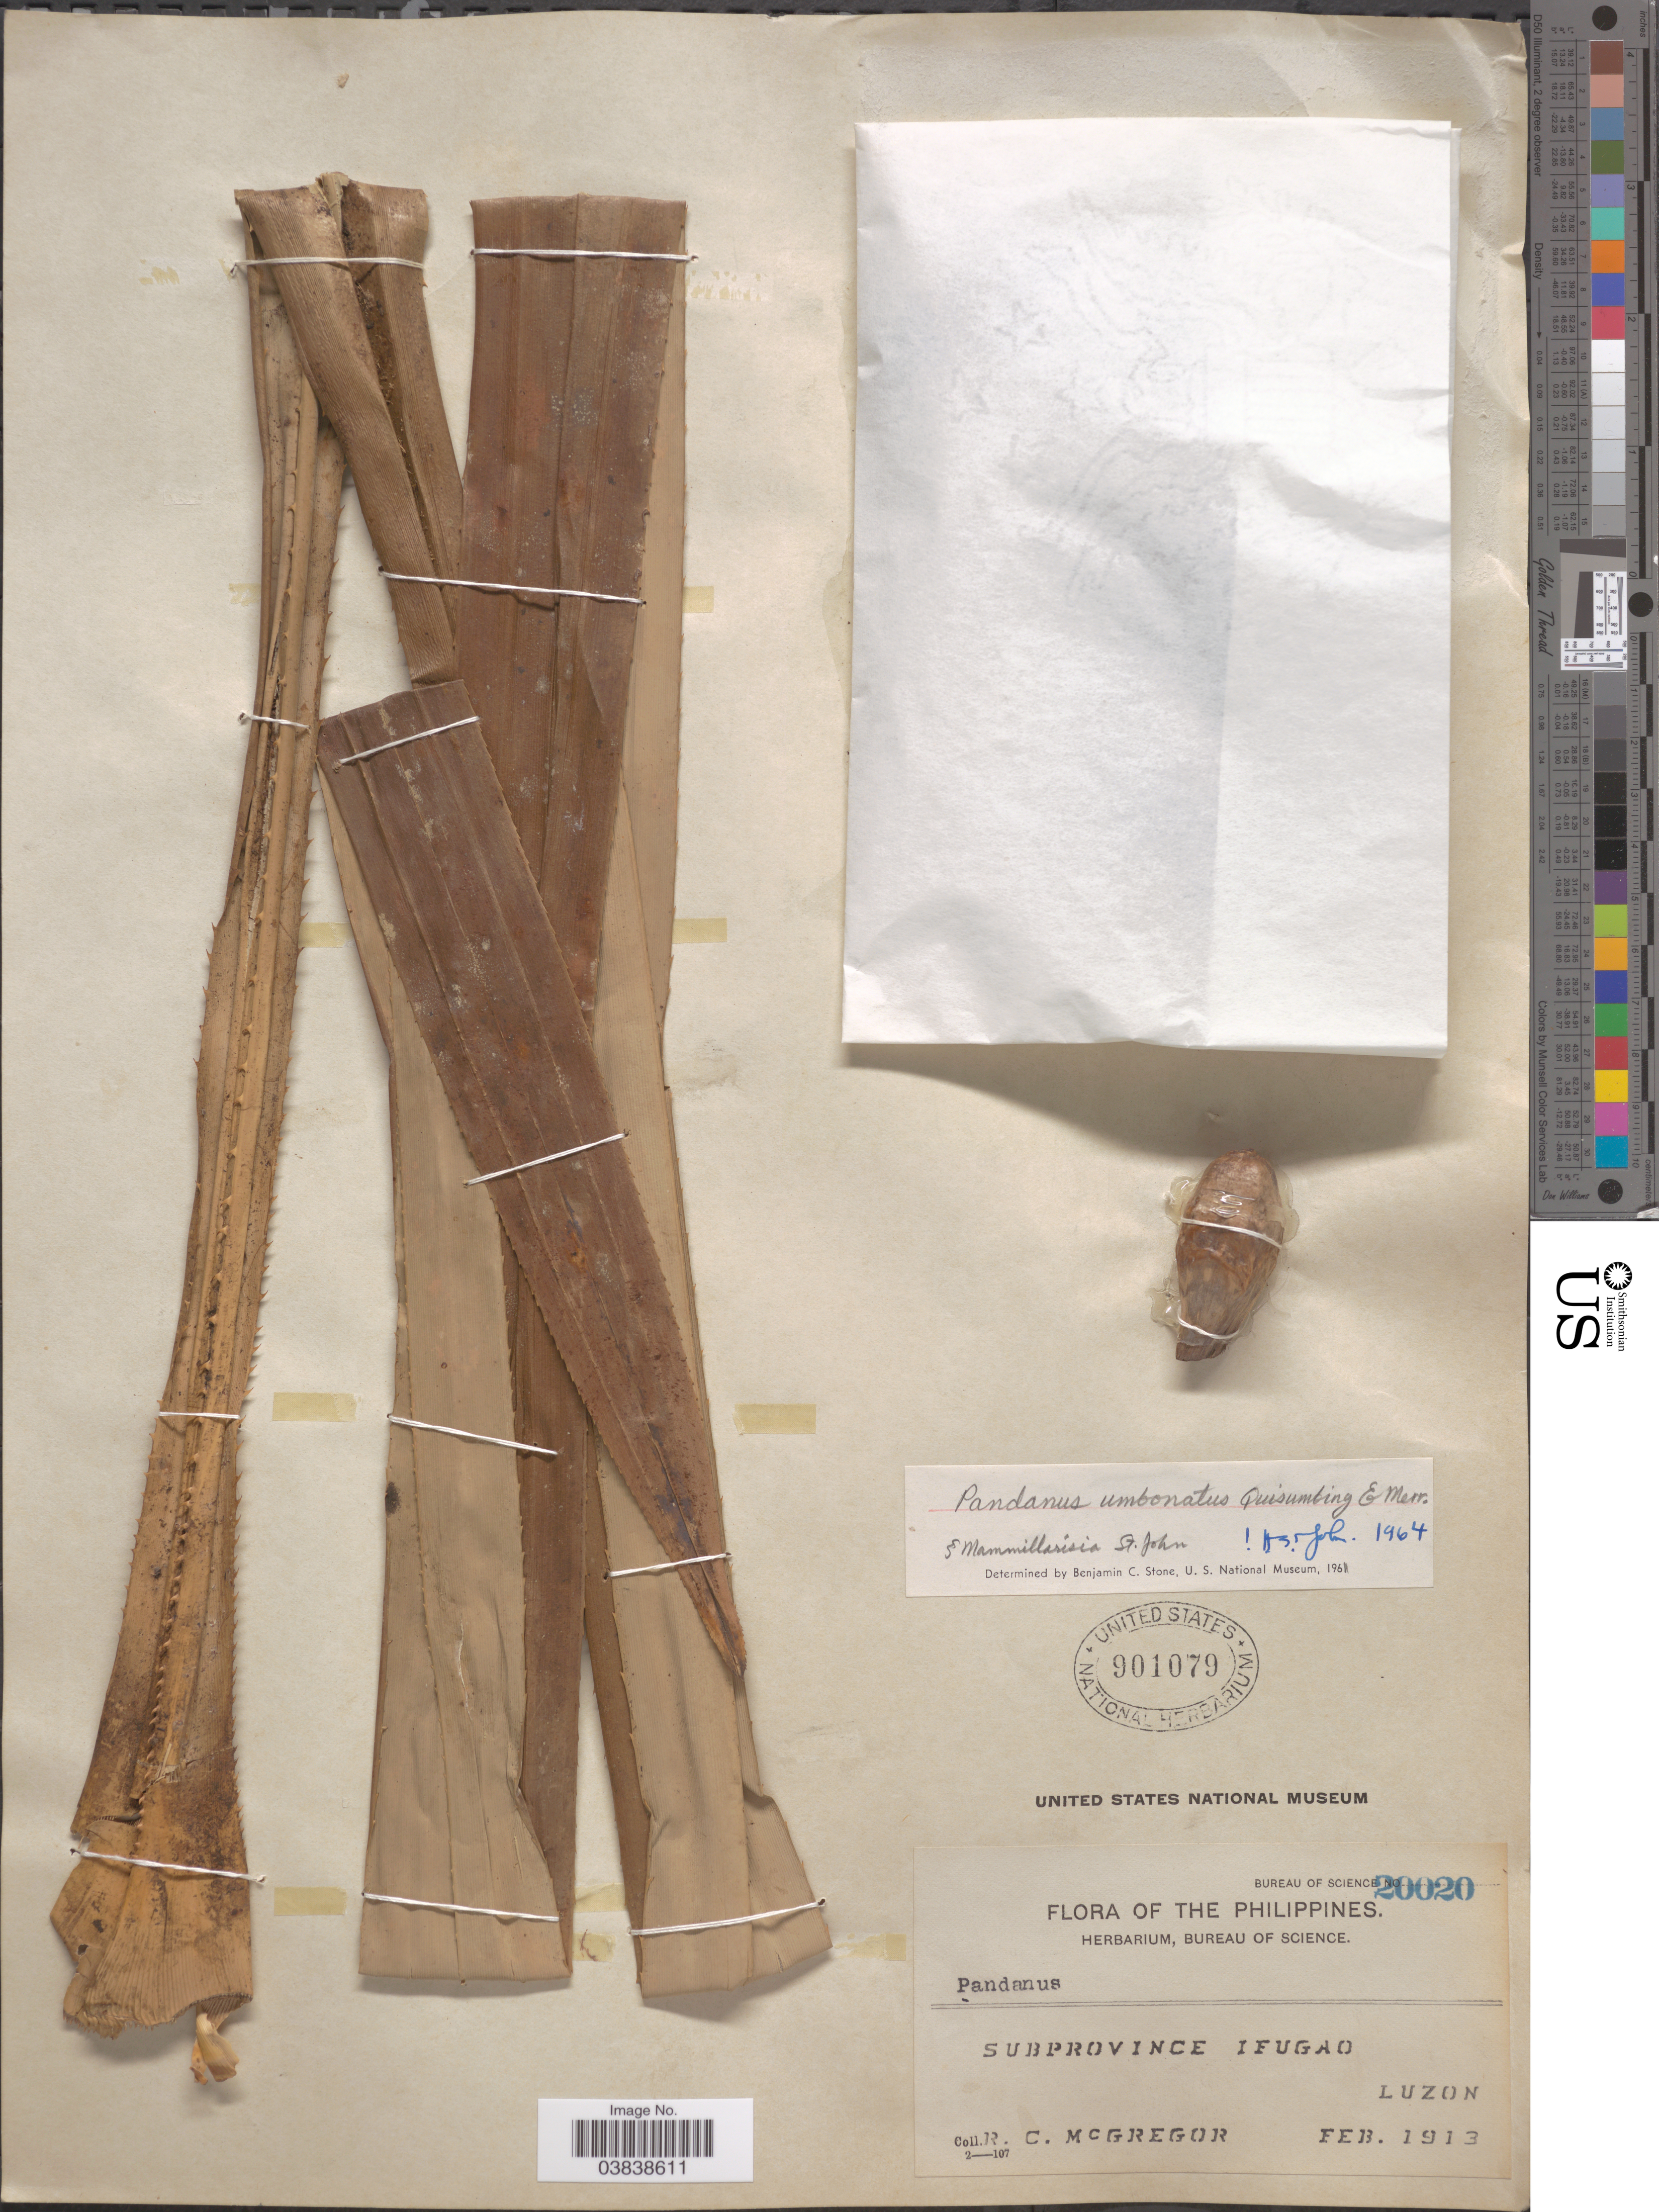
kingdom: Plantae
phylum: Tracheophyta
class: Liliopsida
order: Pandanales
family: Pandanaceae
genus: Pandanus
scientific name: Pandanus umbonatus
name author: Quisumb. & Merr.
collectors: R. C. McGregor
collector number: Bureau of Science 20020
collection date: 1913-02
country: Philippines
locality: Subprovince Ifugao, Luzon.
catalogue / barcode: US 901079